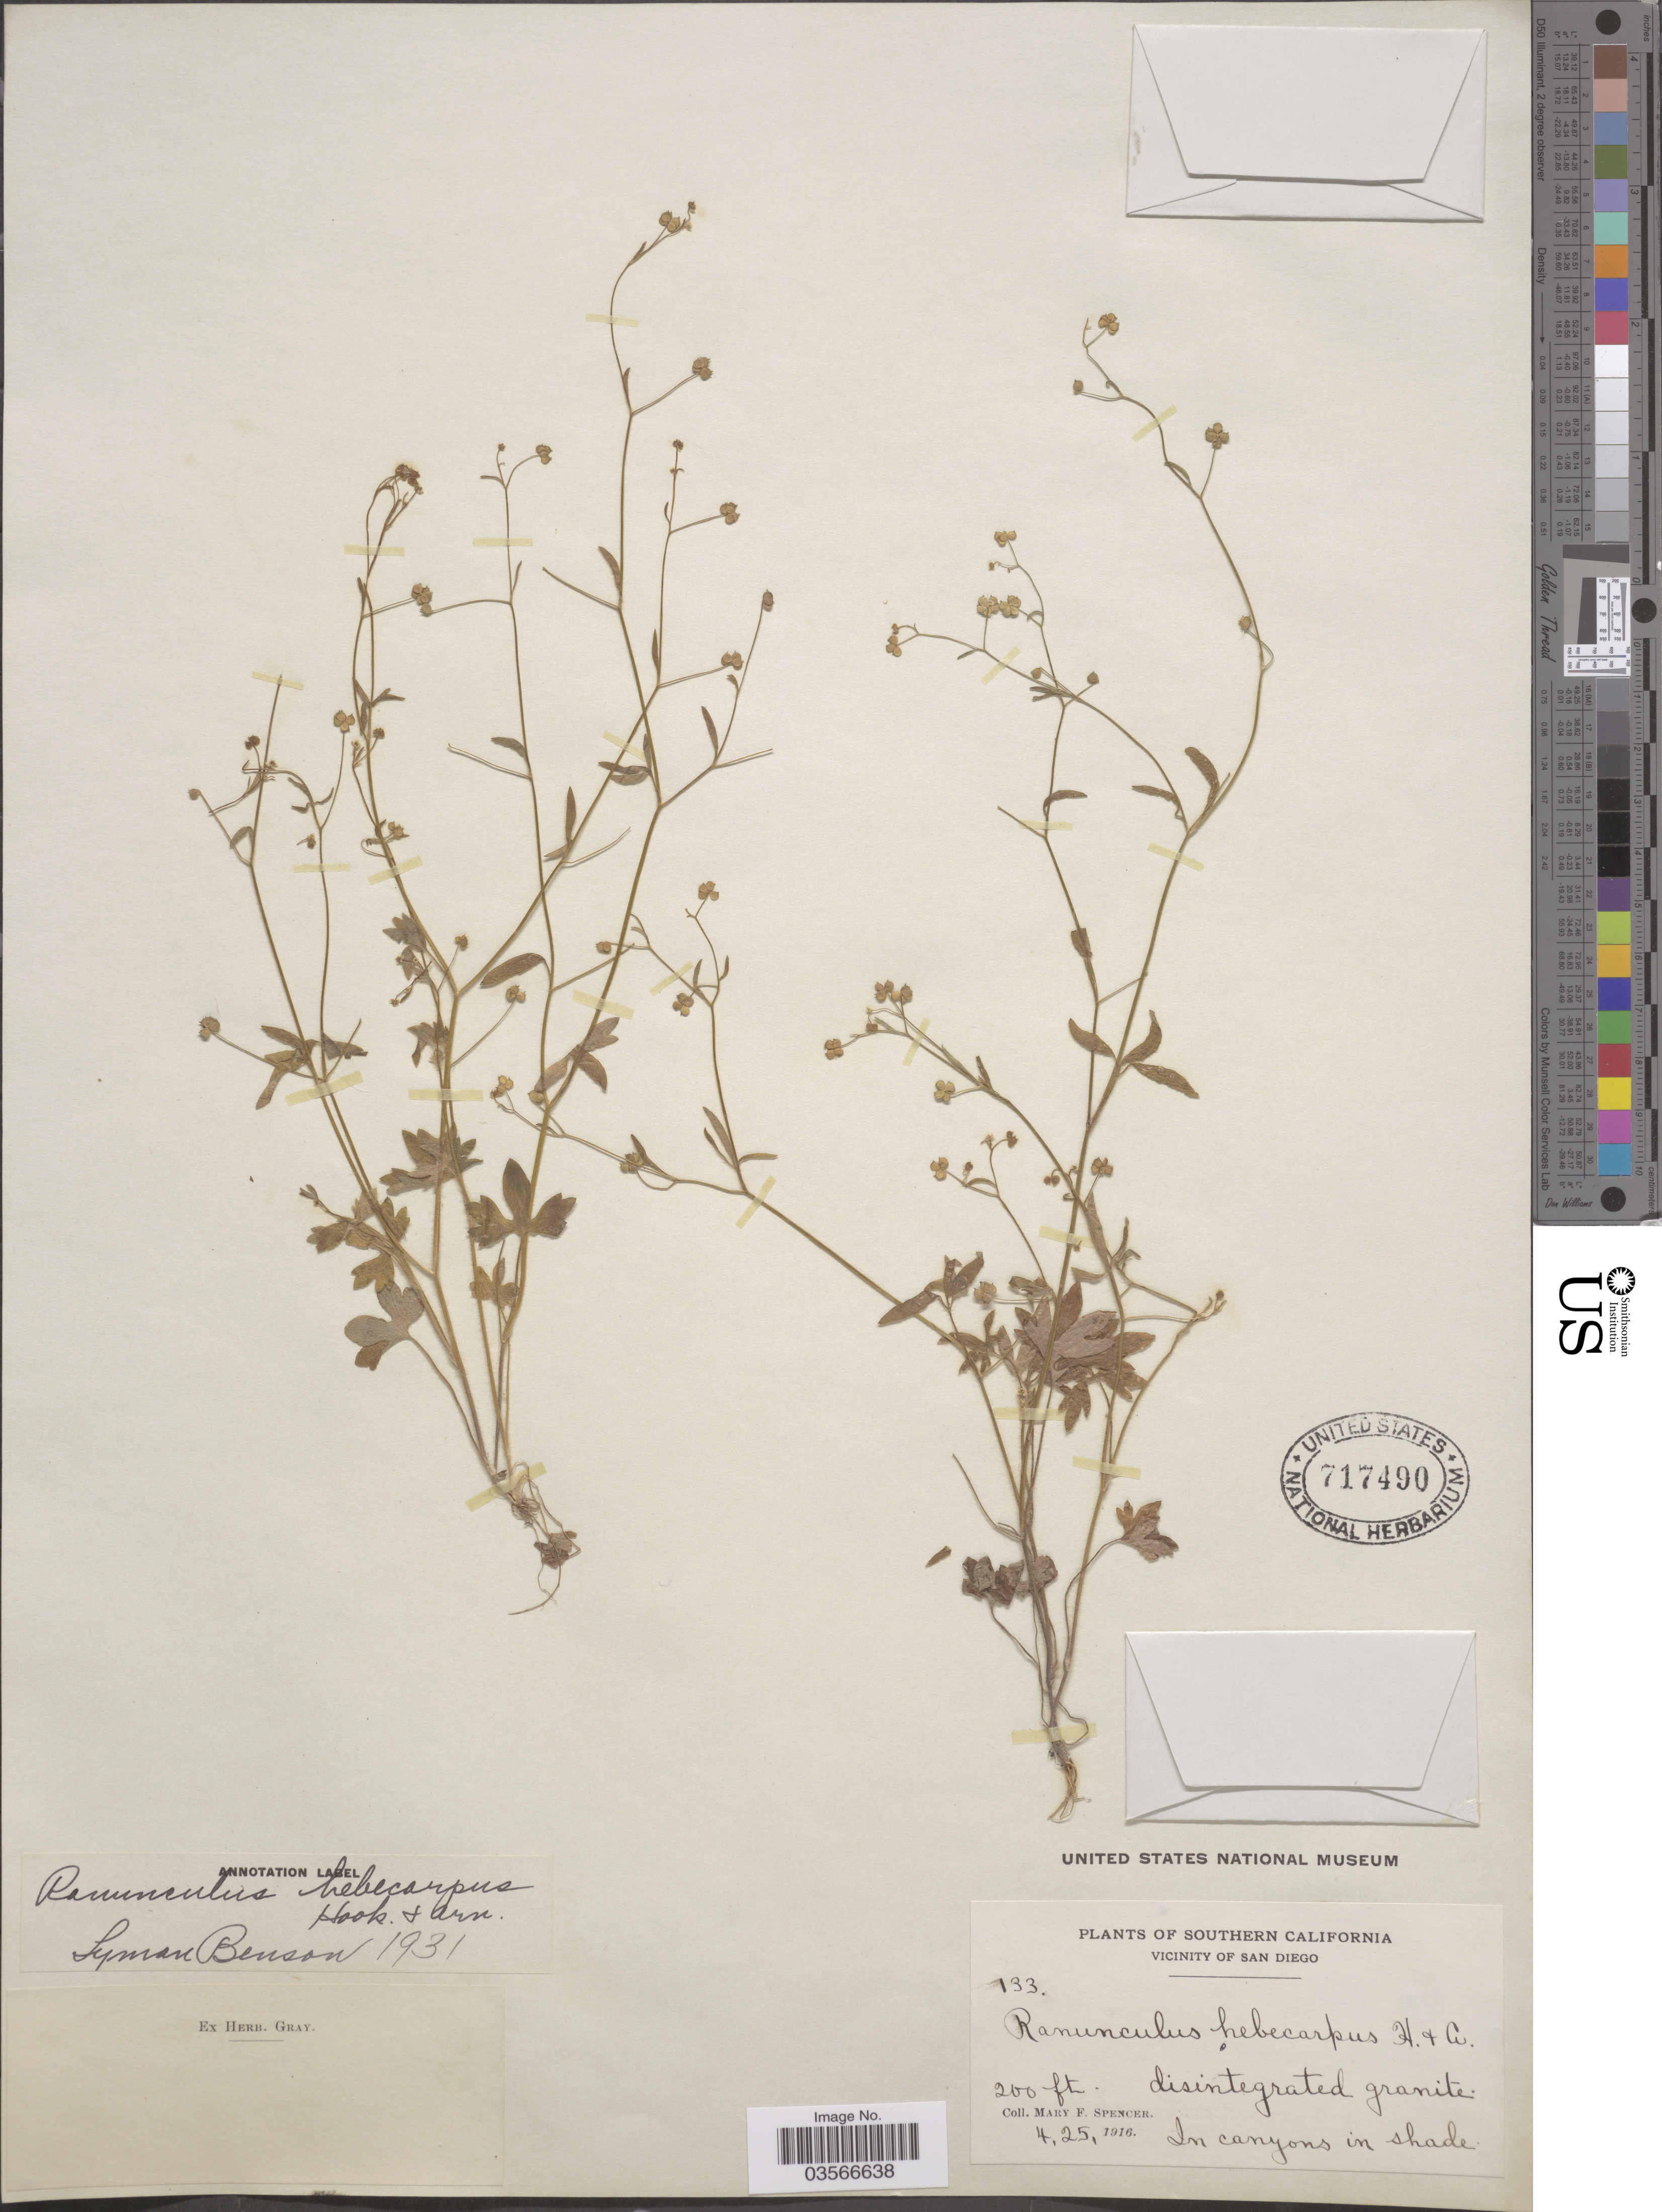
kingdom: Plantae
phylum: Tracheophyta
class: Magnoliopsida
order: Ranunculales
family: Ranunculaceae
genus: Ranunculus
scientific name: Ranunculus hebecarpus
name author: Hook. & Arn.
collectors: M. Spencer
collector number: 133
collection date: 1916-04-25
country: United States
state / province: California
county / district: San Diego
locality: Southern California. Vicinity of San Diego.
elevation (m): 61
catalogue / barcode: US 717490